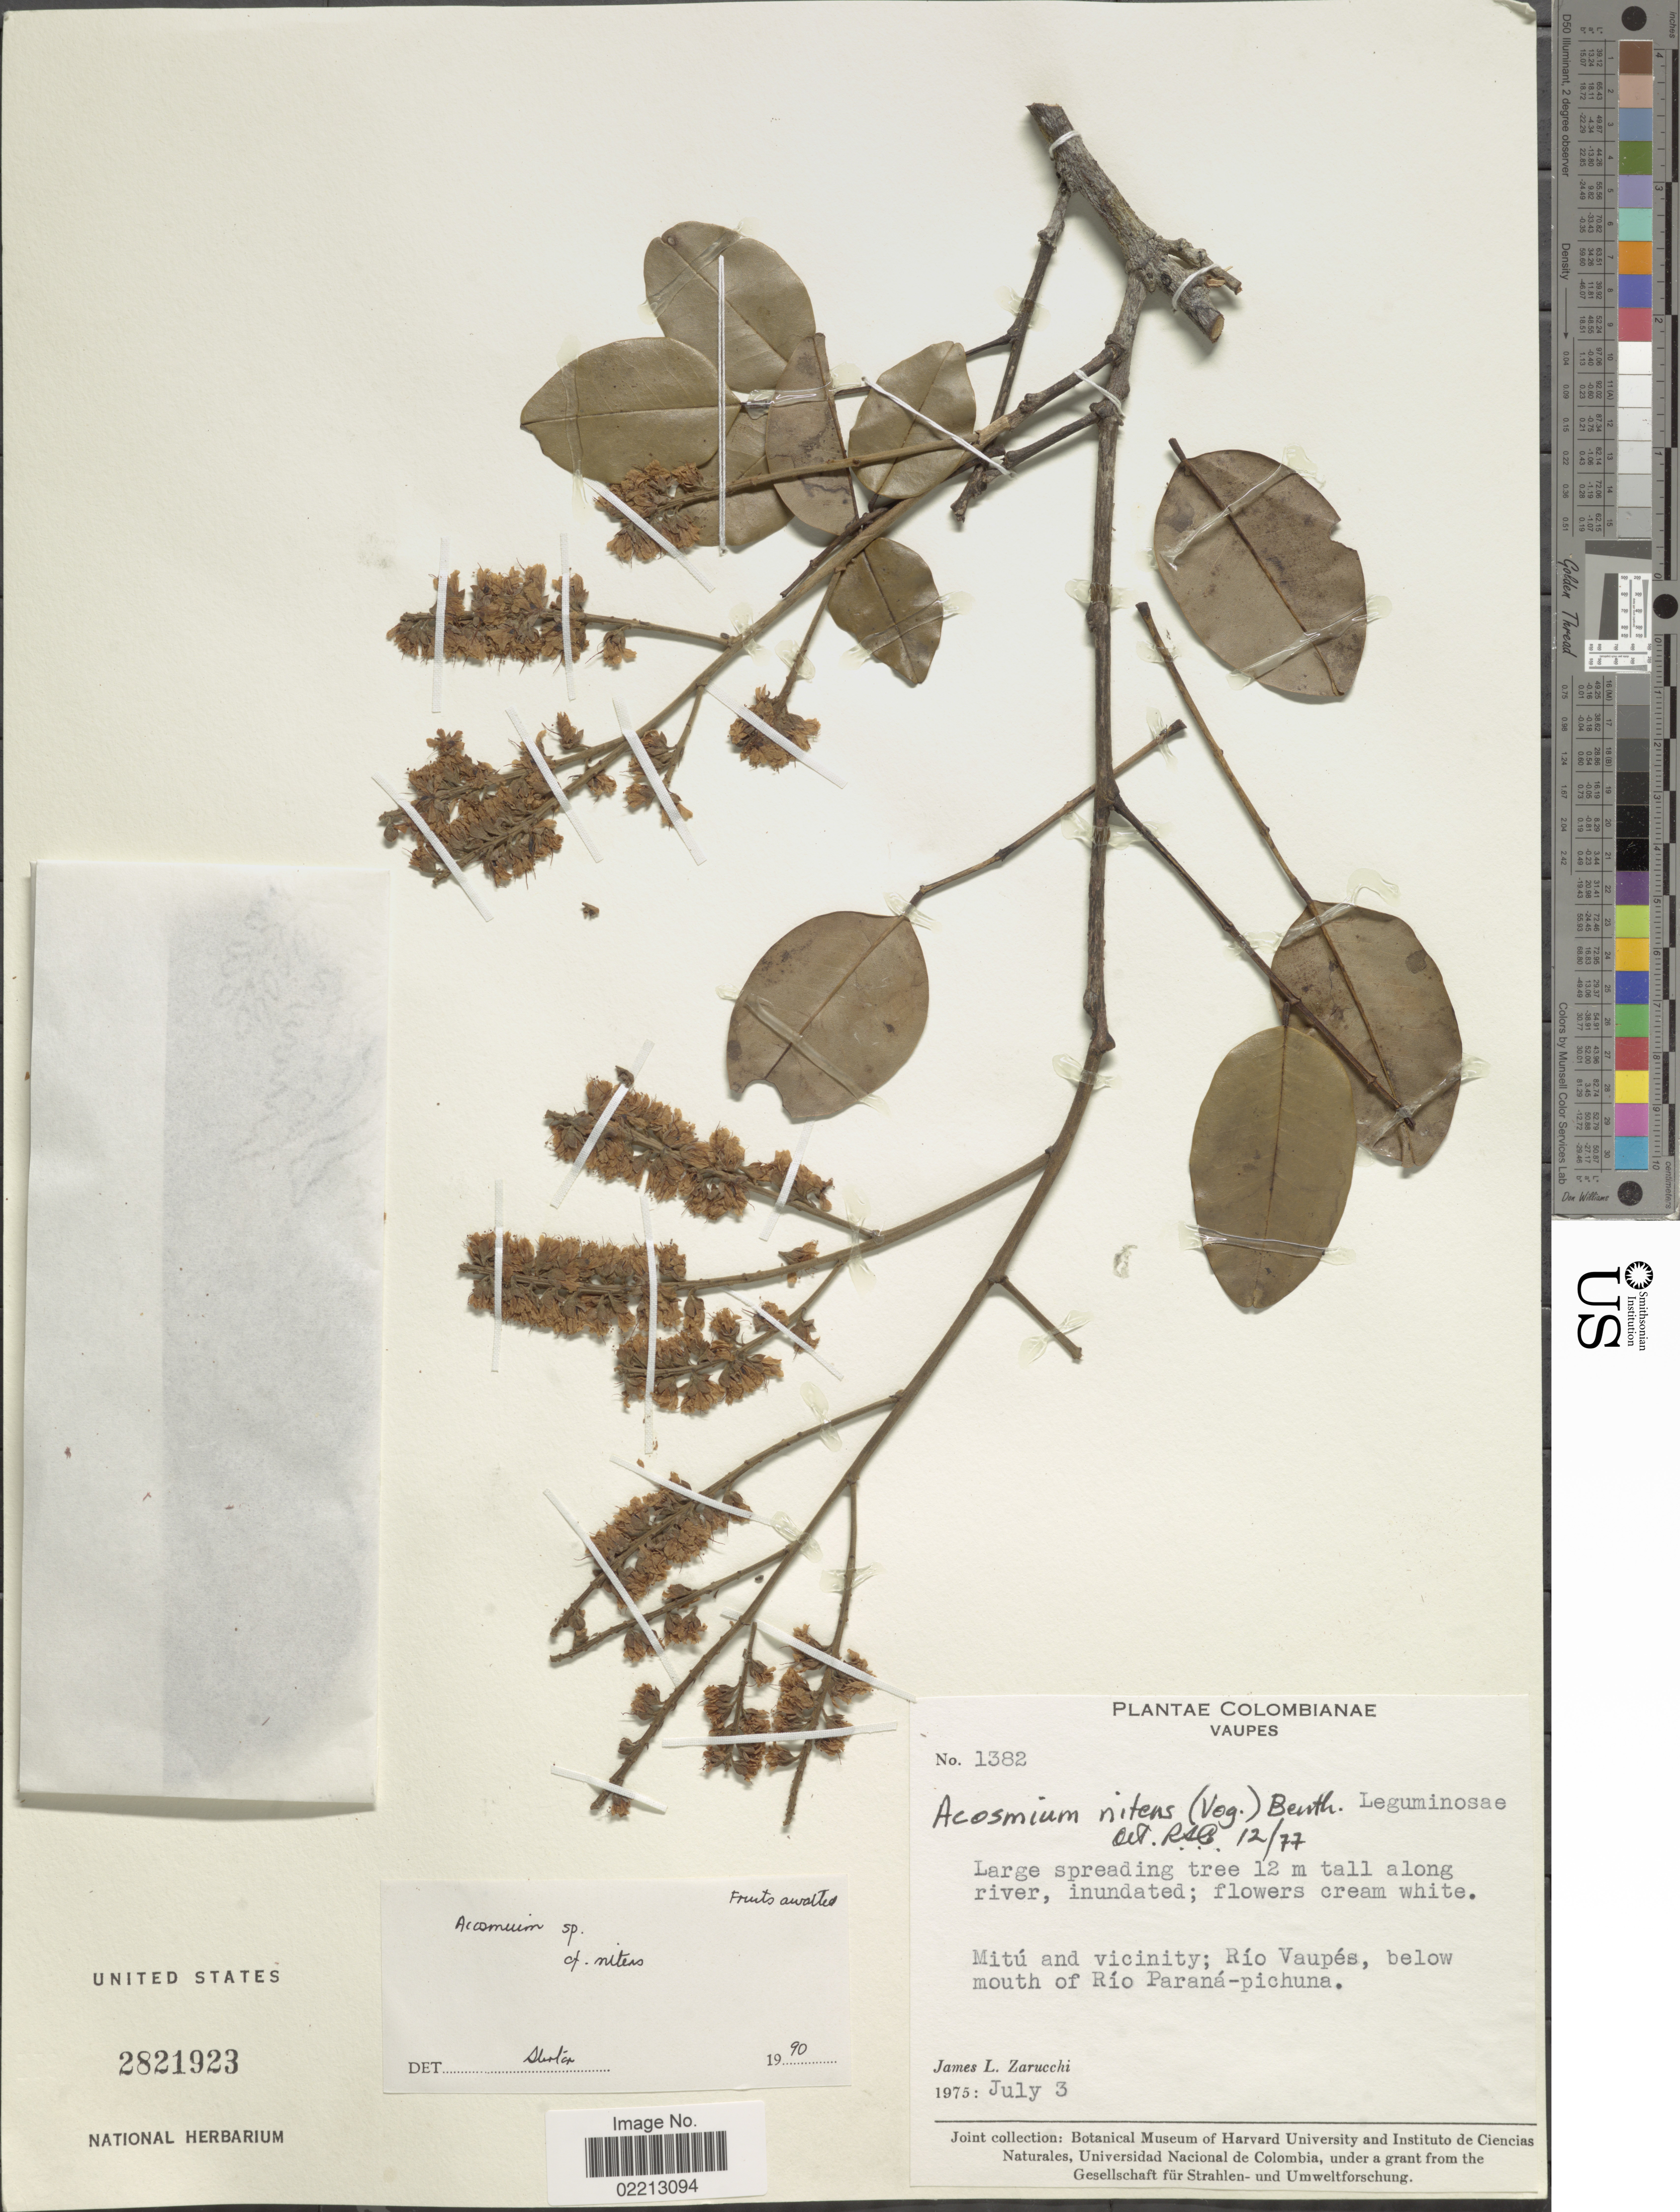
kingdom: Plantae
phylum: Tracheophyta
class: Magnoliopsida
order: Fabales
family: Fabaceae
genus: Acosmium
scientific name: Acosmium nitens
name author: (Vogel) Yakovlev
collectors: J. L. Zarucchi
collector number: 1382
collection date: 1975-07-03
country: Colombia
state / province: Vaupés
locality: Mitu and vicinity; Rio Vaupes, below mouth of Rio Parana-pichuna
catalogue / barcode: US 2821923